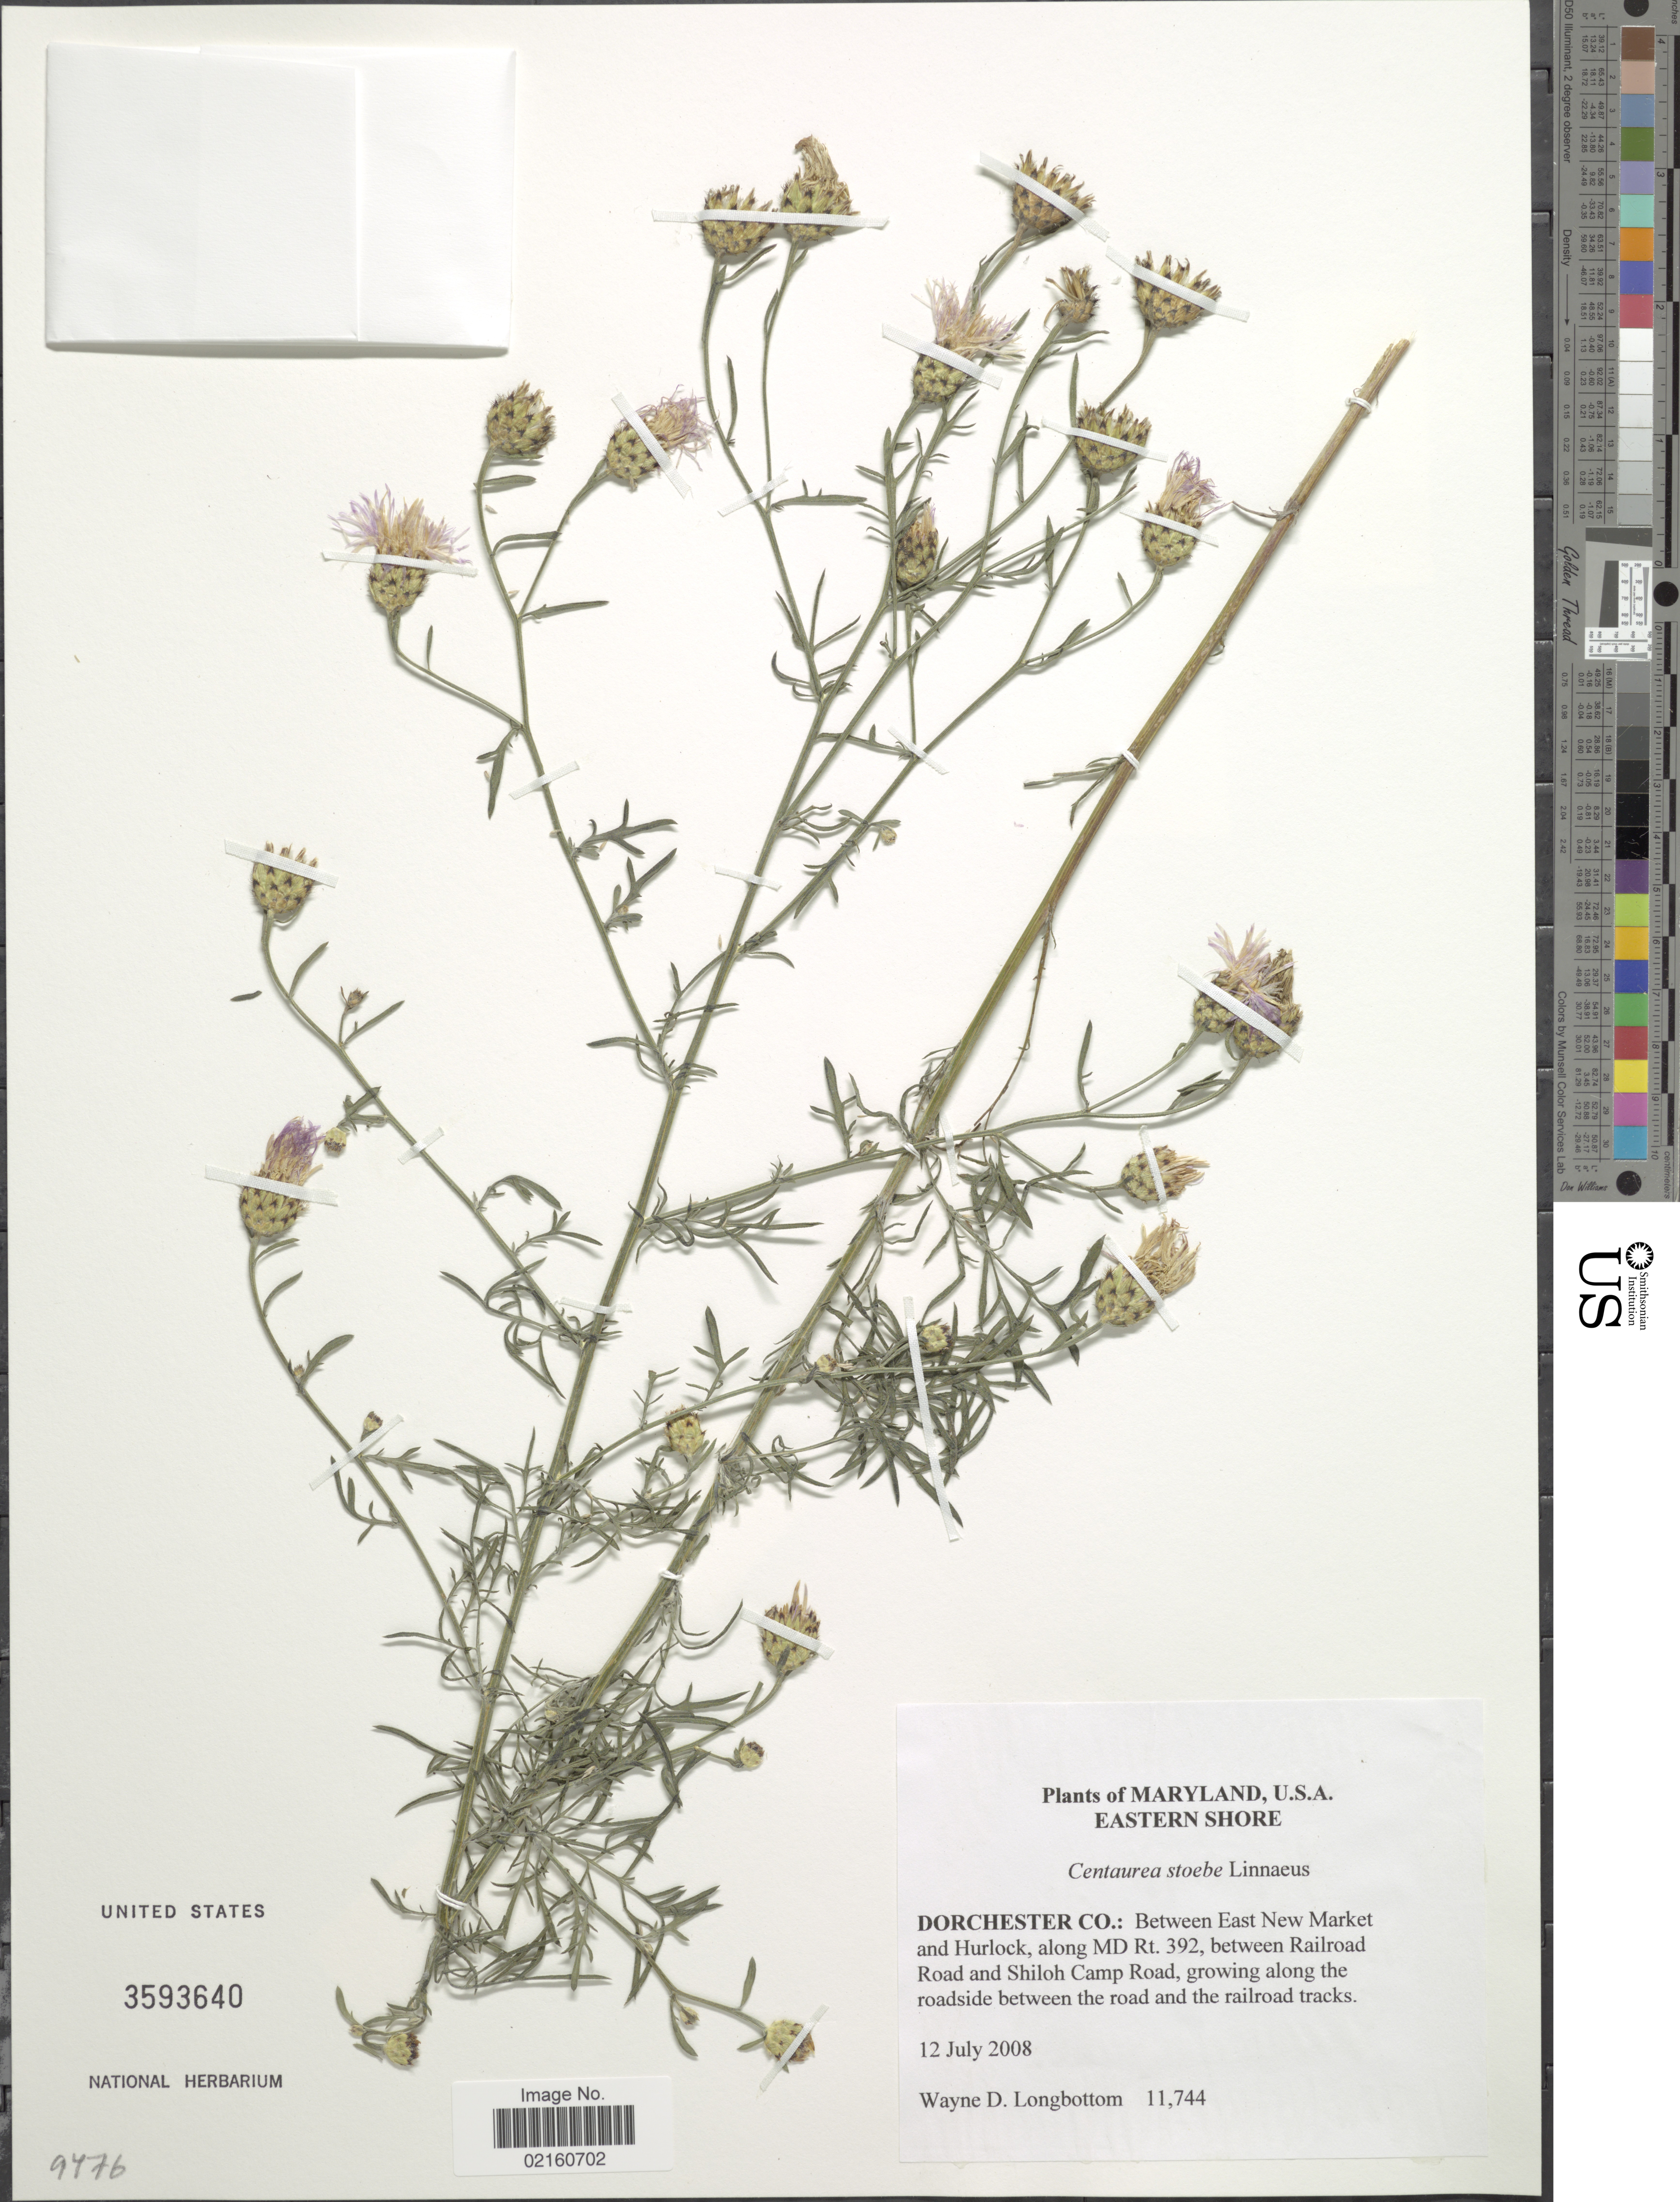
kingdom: Plantae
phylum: Tracheophyta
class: Magnoliopsida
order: Asterales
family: Asteraceae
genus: Centaurea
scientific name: Centaurea stoebe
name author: Tausch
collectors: W. D. Longbottom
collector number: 11744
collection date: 2008-07-12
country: United States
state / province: Maryland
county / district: Dorchester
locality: U.S.A., Eastern Shore, Dorchester Co., between East New Market and Hurlock, along MD Rt. 392, between Railroad Road and Shiloh Camp Road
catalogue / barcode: US 3593640